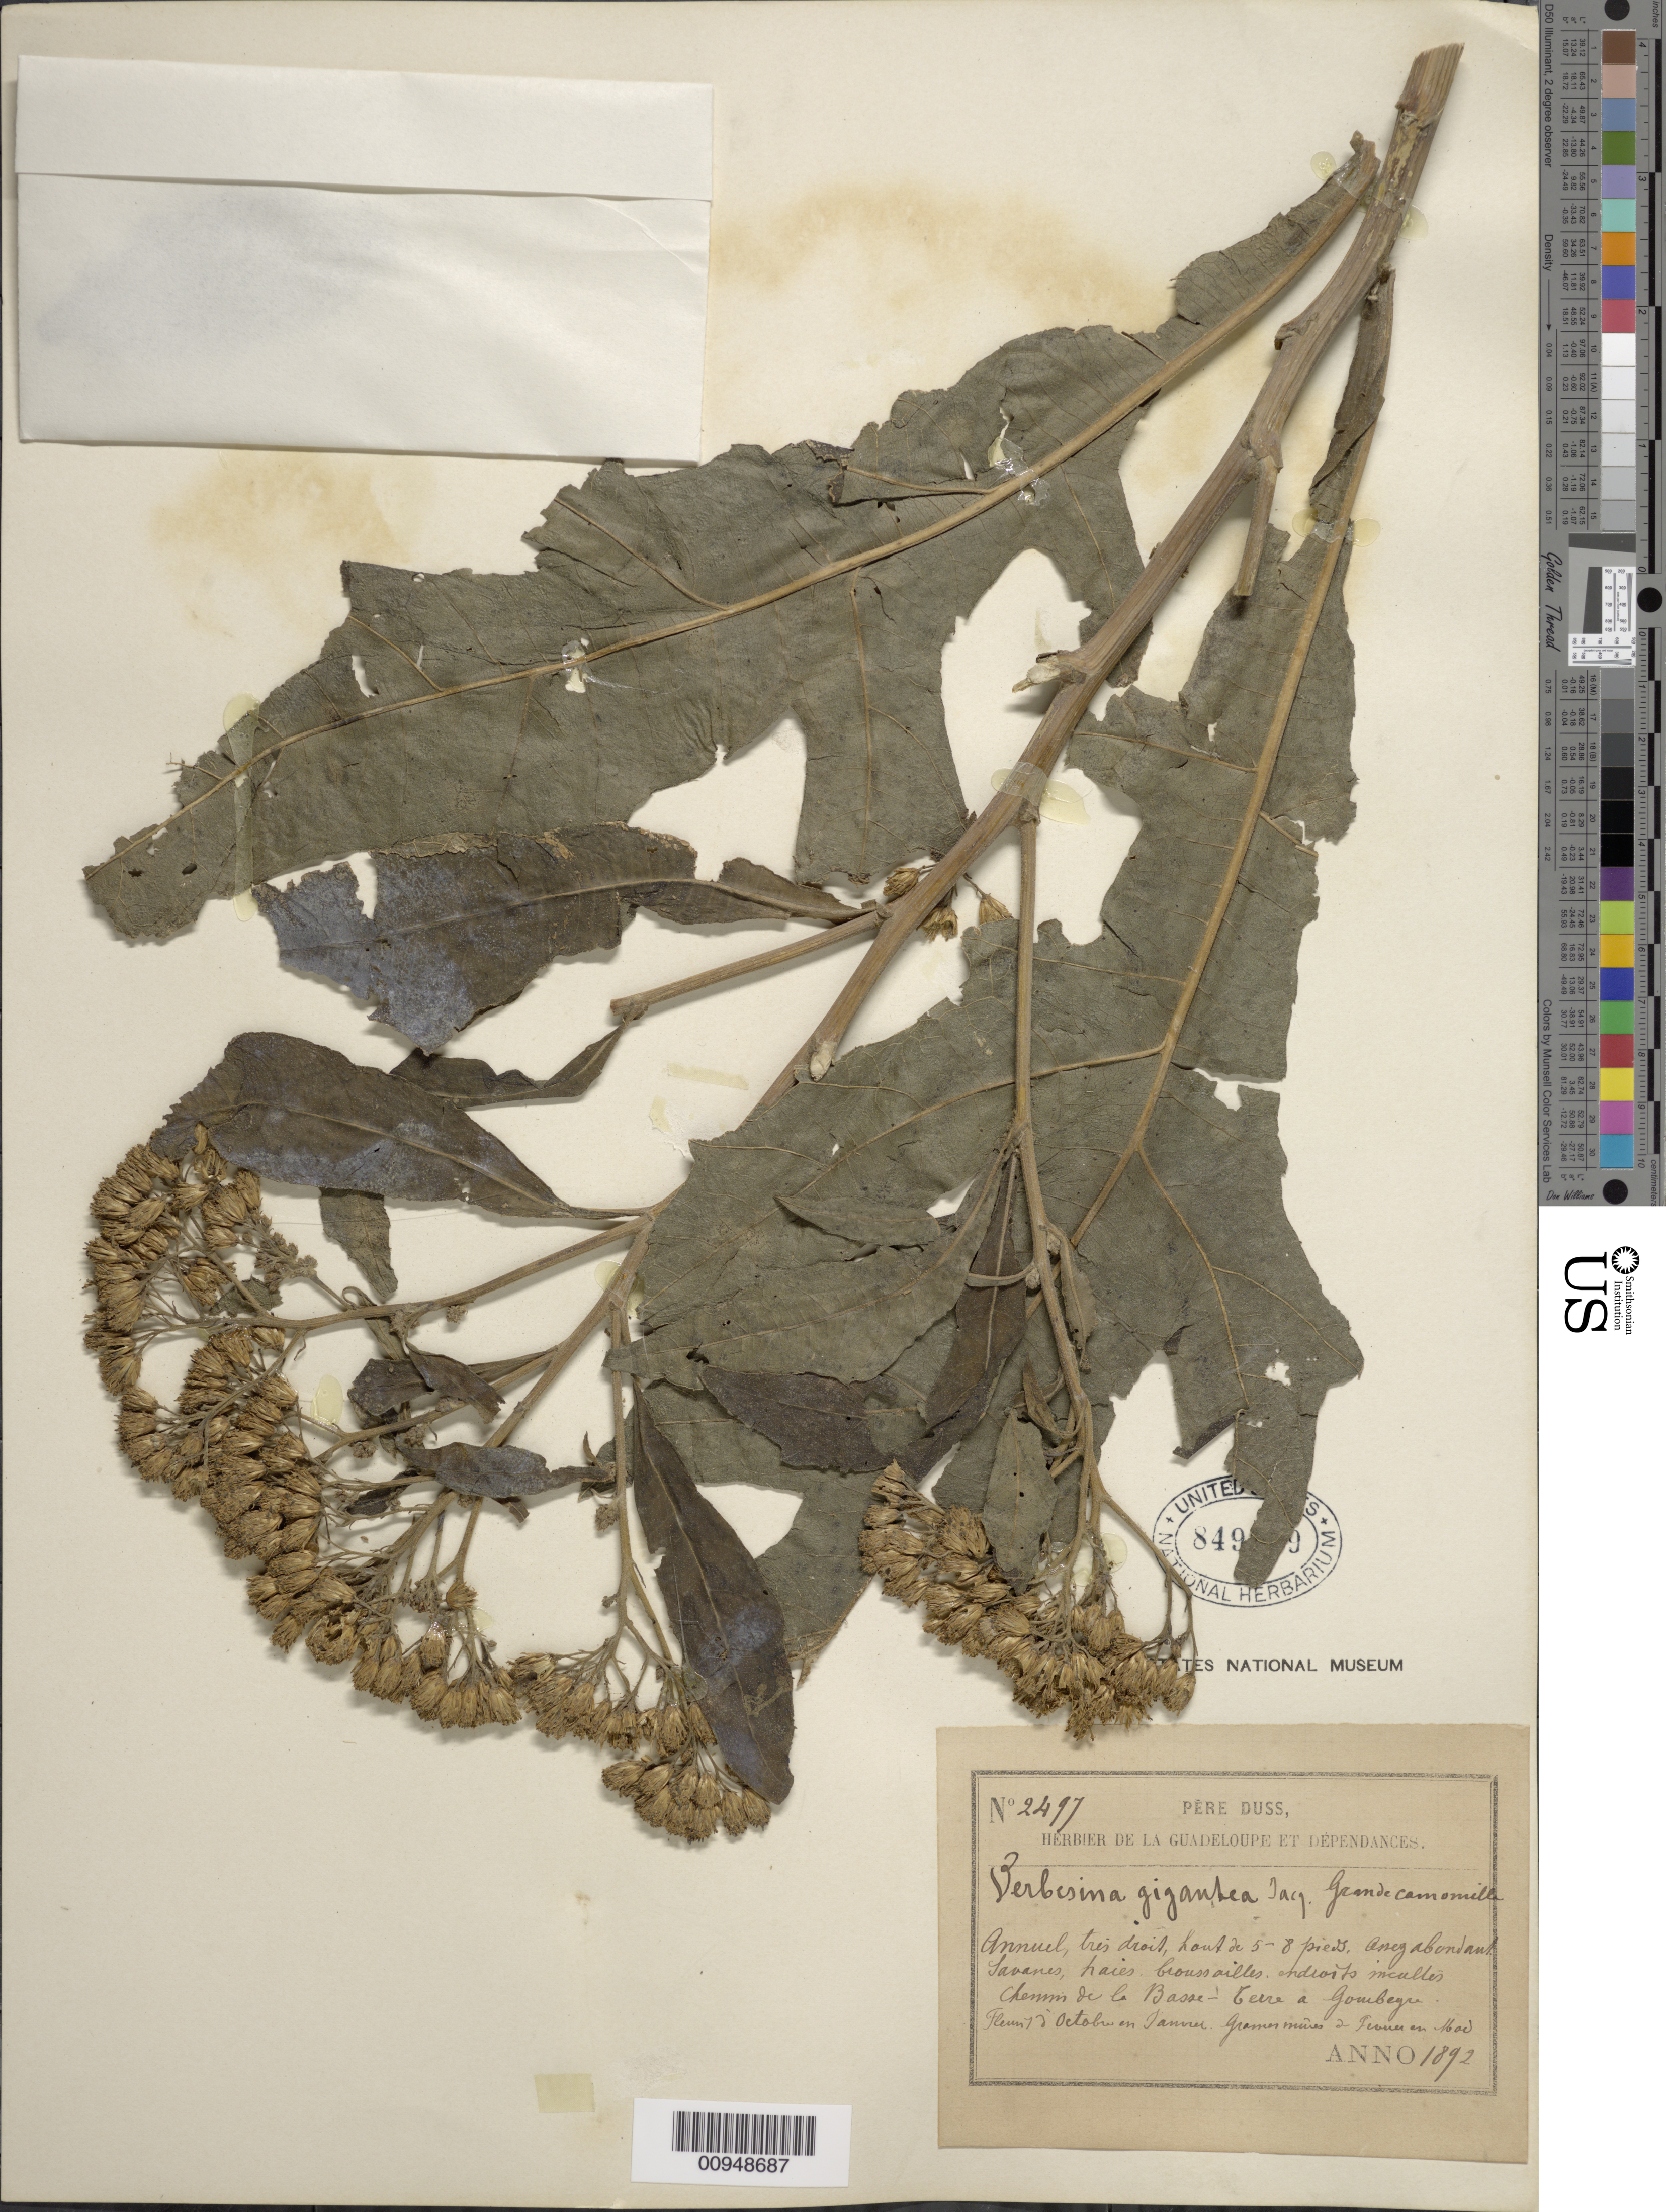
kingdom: Plantae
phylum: Tracheophyta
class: Magnoliopsida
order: Asterales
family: Asteraceae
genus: Verbesina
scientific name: Verbesina gigantea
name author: Jacq.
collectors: Père Duss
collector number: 2497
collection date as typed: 1892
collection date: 1892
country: Guadeloupe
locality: Chemis de la Basse-Terry a Gouebegre; traices bloussailles, endeorts incultes (?)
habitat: Savanes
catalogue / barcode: US 849839